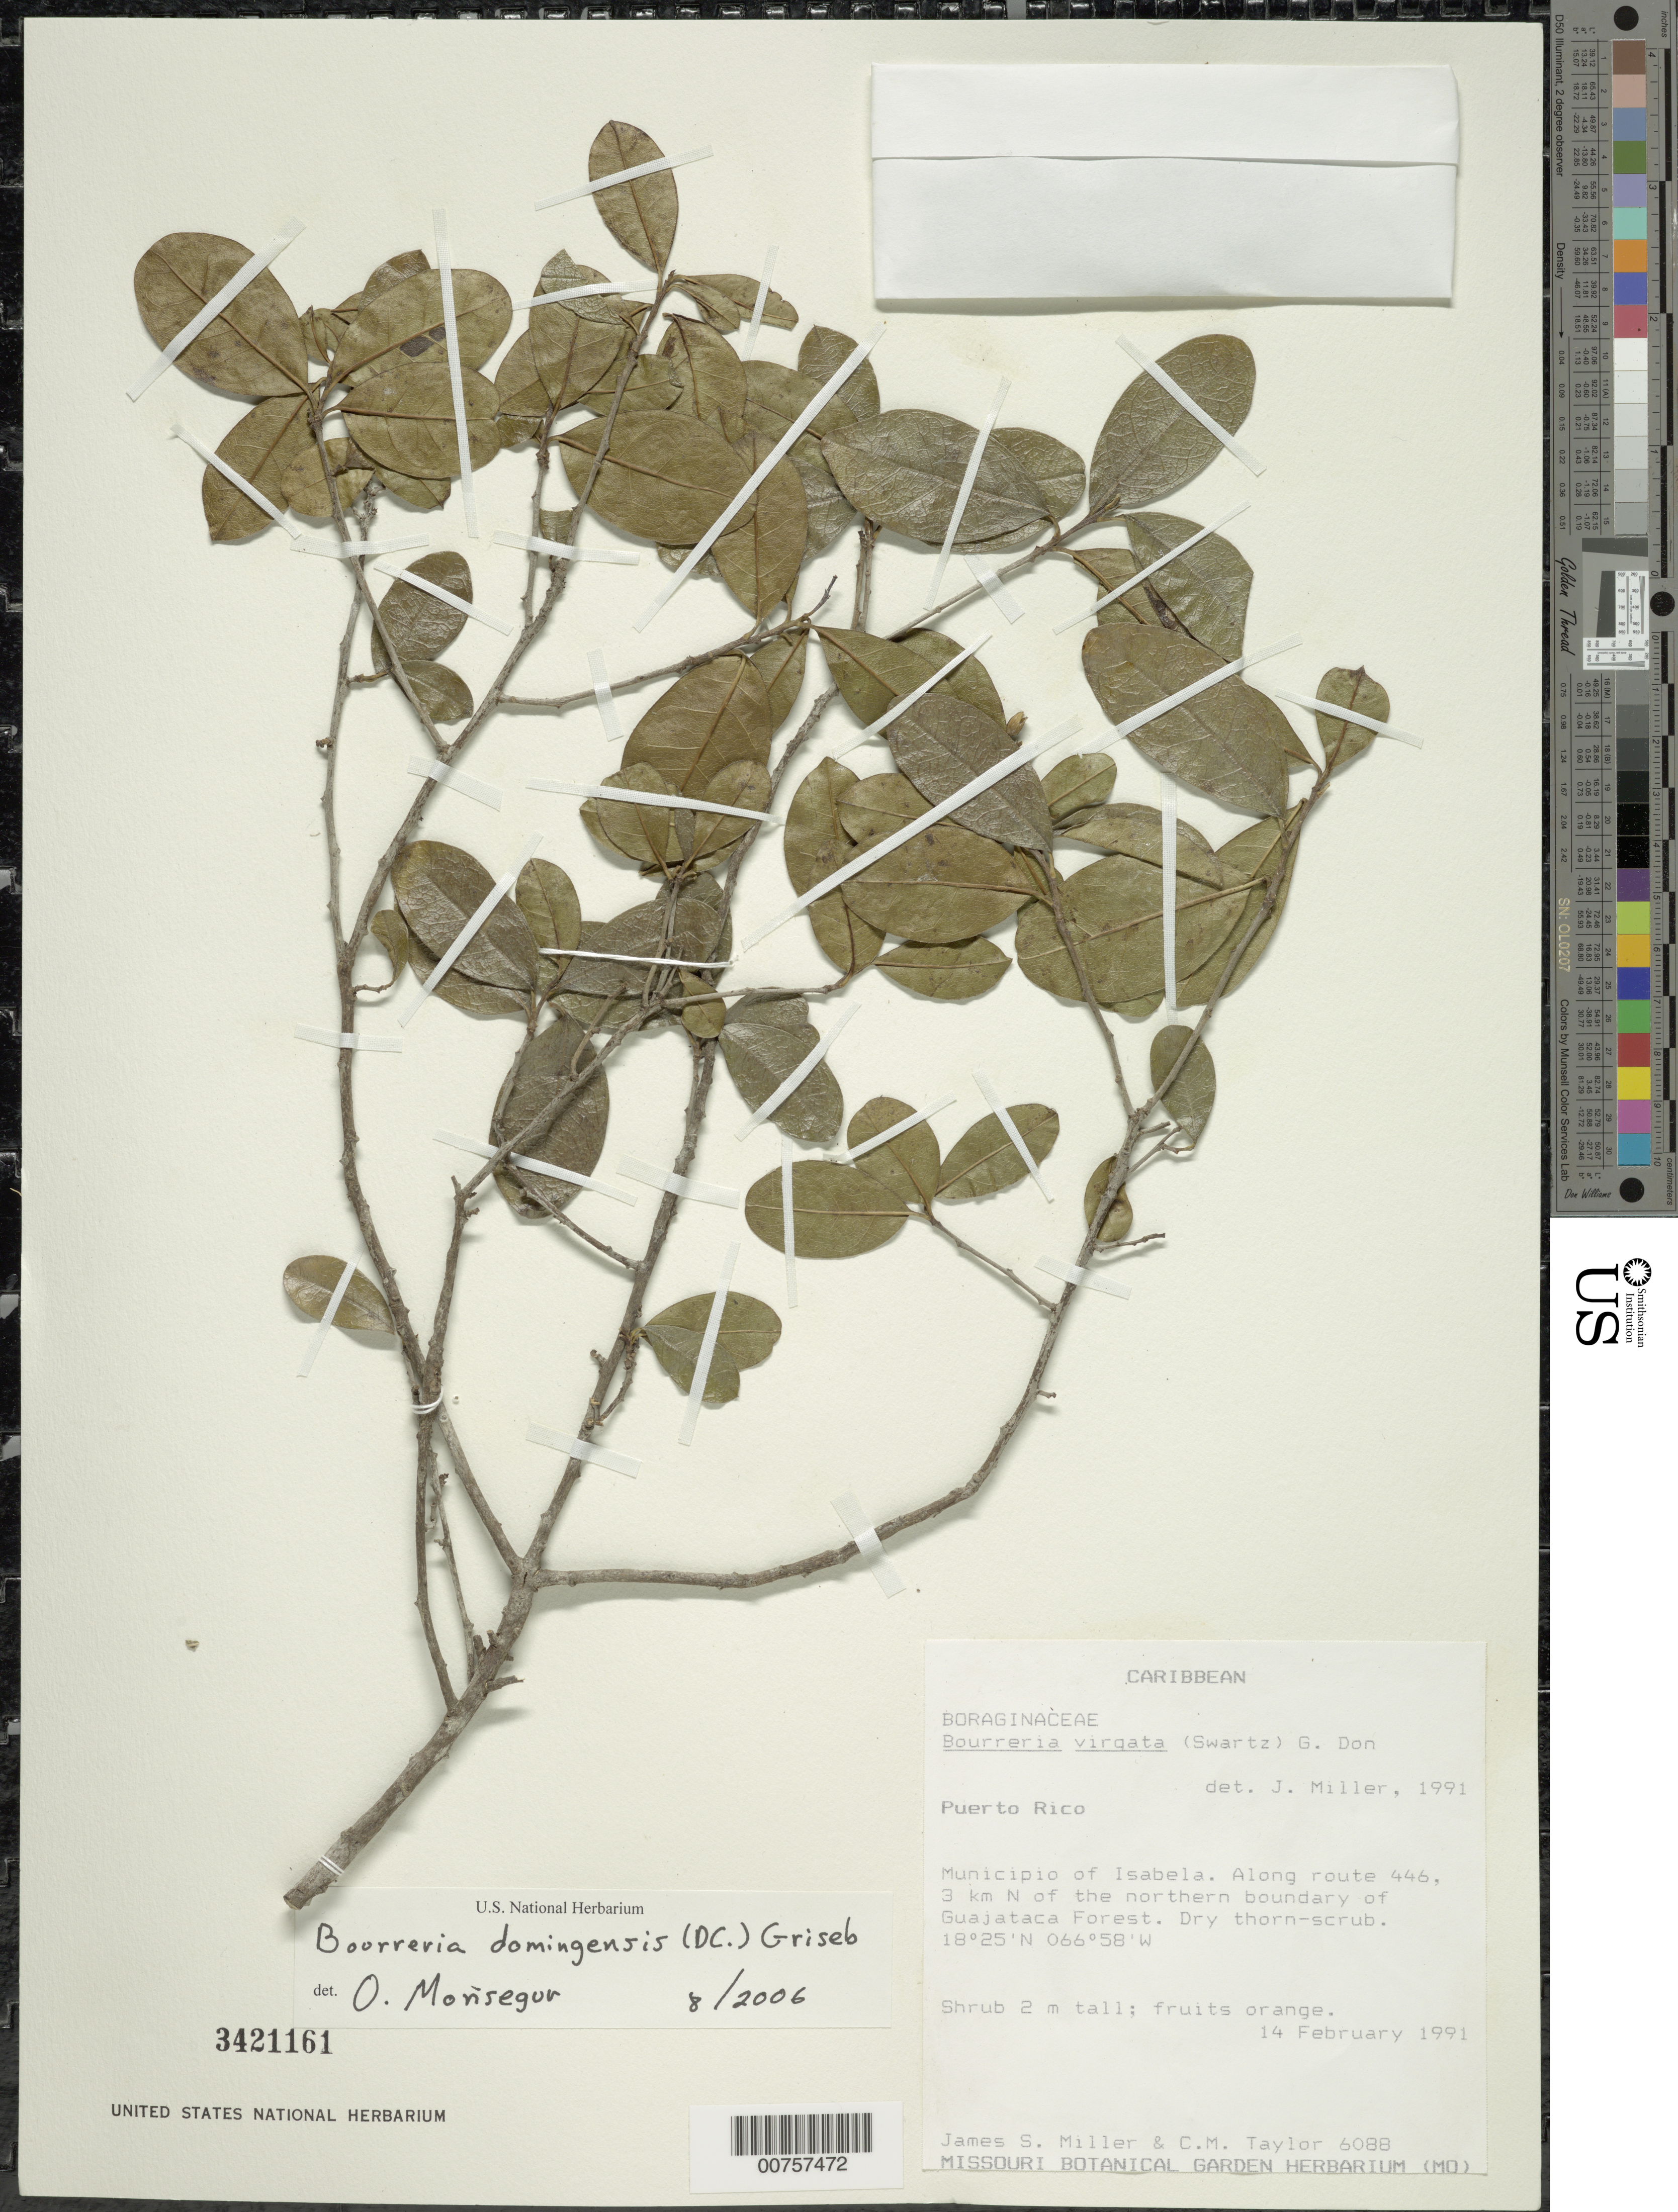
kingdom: Plantae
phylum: Tracheophyta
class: Magnoliopsida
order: Boraginales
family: Ehretiaceae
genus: Bourreria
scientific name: Bourreria domingensis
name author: (DC.) Griseb.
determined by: Monsegur, --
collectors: J. S. Miller & C. M. Taylor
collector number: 6088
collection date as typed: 14 Feb 1991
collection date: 1991-02-14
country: Puerto Rico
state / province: Isabela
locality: Municipio of Isabela. Along rte 446, 3 km N of the northern boundary of Guajataca Forest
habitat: Dry thorn-scrub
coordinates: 18.41666667, -66.96666667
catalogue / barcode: US 3421161